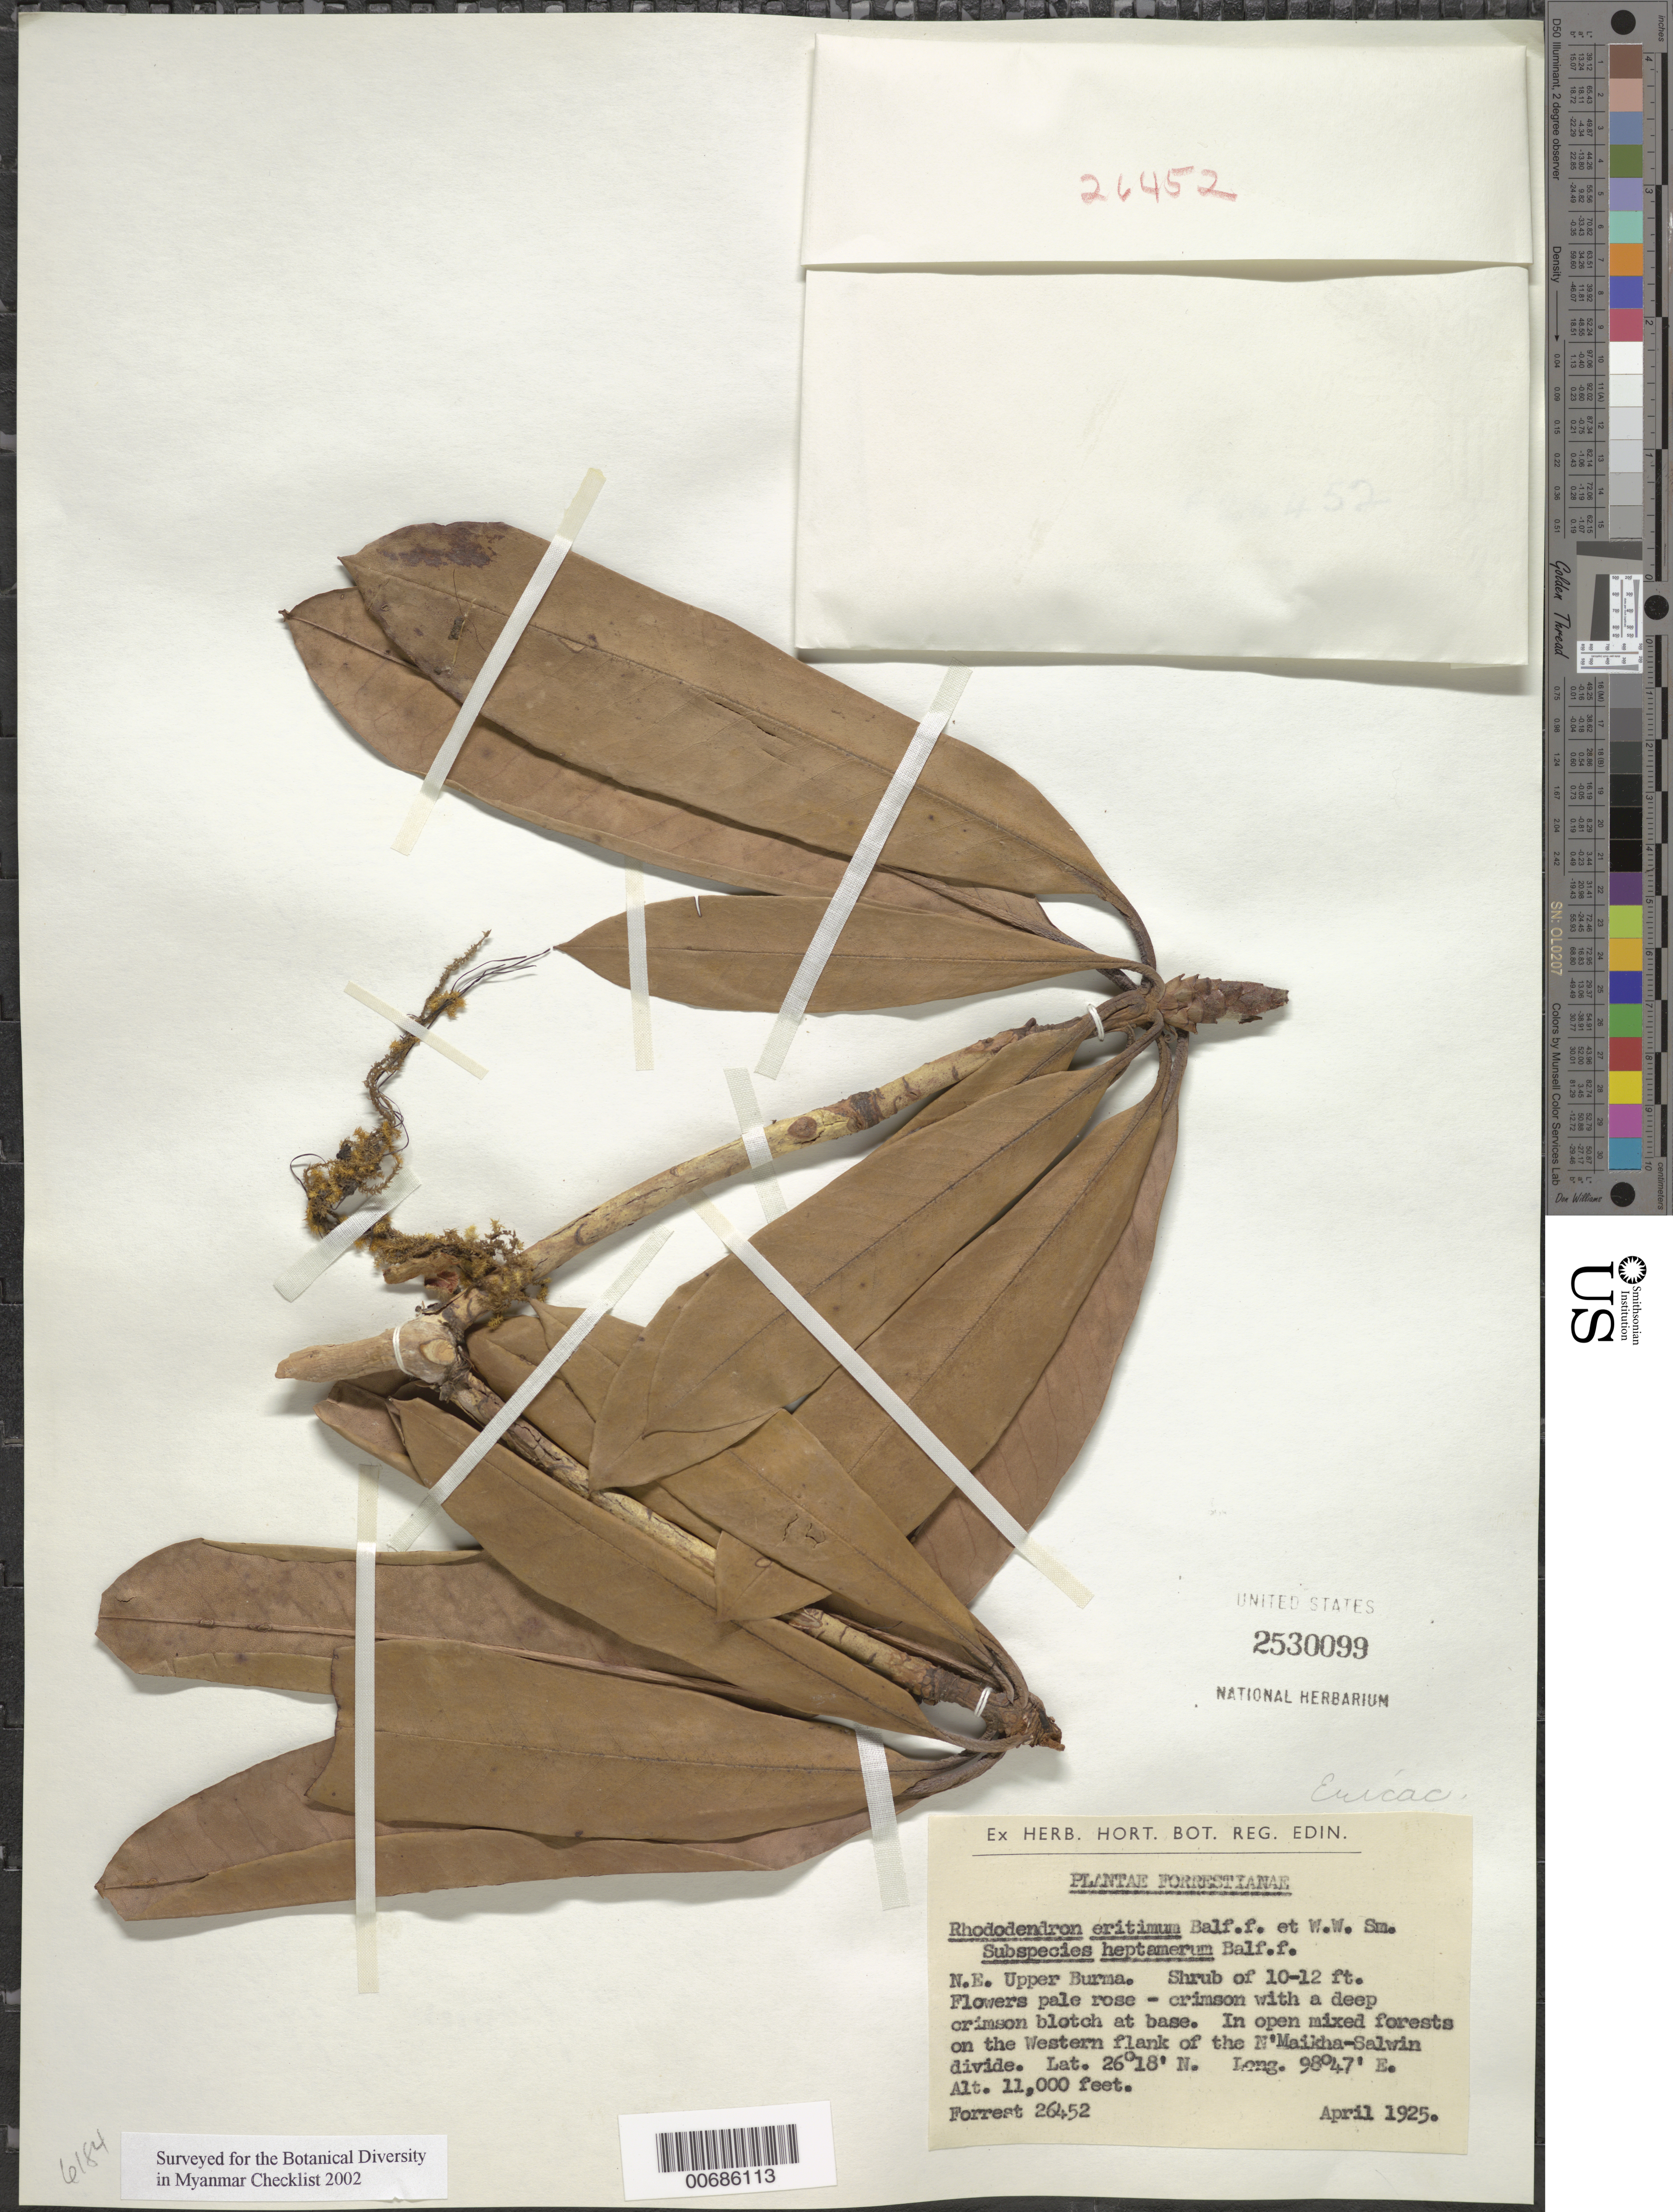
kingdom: Plantae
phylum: Tracheophyta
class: Magnoliopsida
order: Ericales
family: Ericaceae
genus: Rhododendron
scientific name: Rhododendron eritimum subsp. heptamerum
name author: Balf. f.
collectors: G. Forrest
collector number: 26452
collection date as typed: Apr 1925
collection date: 1925-04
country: Myanmar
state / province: Kachin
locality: N'Maikha-Salwin Divide, W flank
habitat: Open mixed forests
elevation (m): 3353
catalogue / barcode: US 2530099